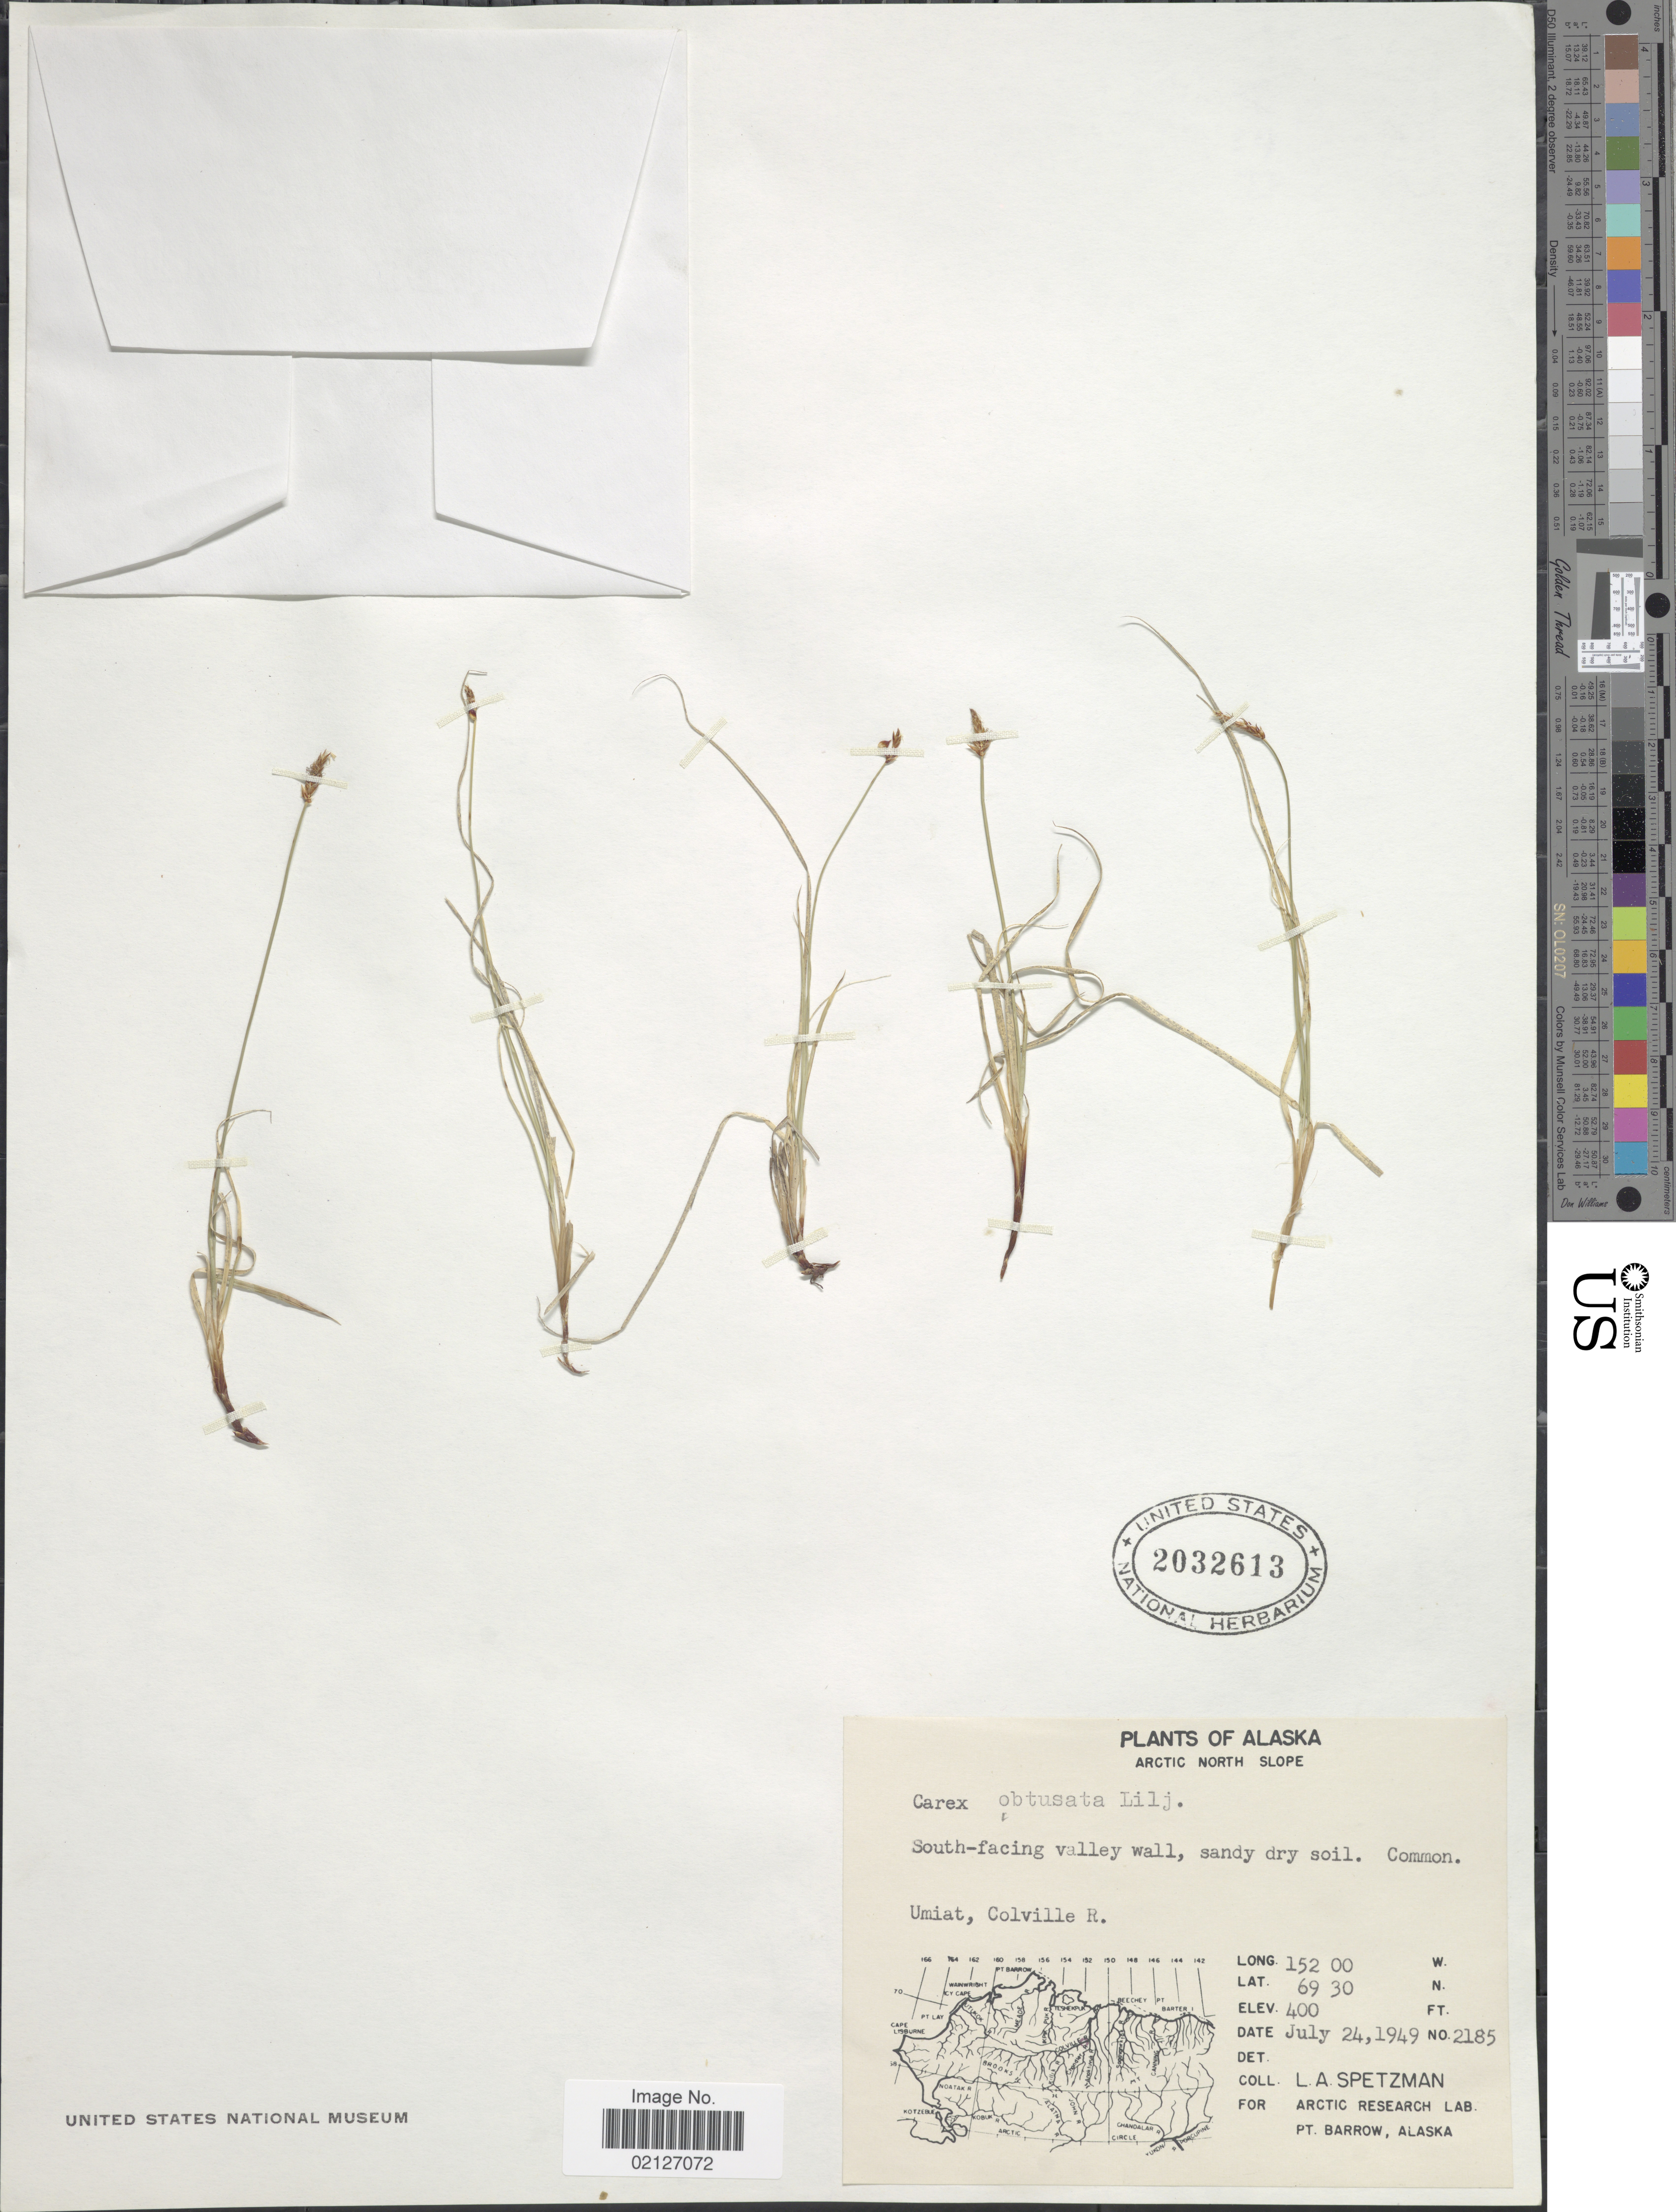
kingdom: Plantae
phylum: Tracheophyta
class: Liliopsida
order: Poales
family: Cyperaceae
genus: Carex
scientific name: Carex obtusata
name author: Lilj.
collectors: L. Spetzman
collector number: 2185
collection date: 1949-07-24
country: United States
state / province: Alaska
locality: Arctic North Slope, south-facing valley wall, Umiat, Colville R.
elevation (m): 122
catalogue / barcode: US 2032613